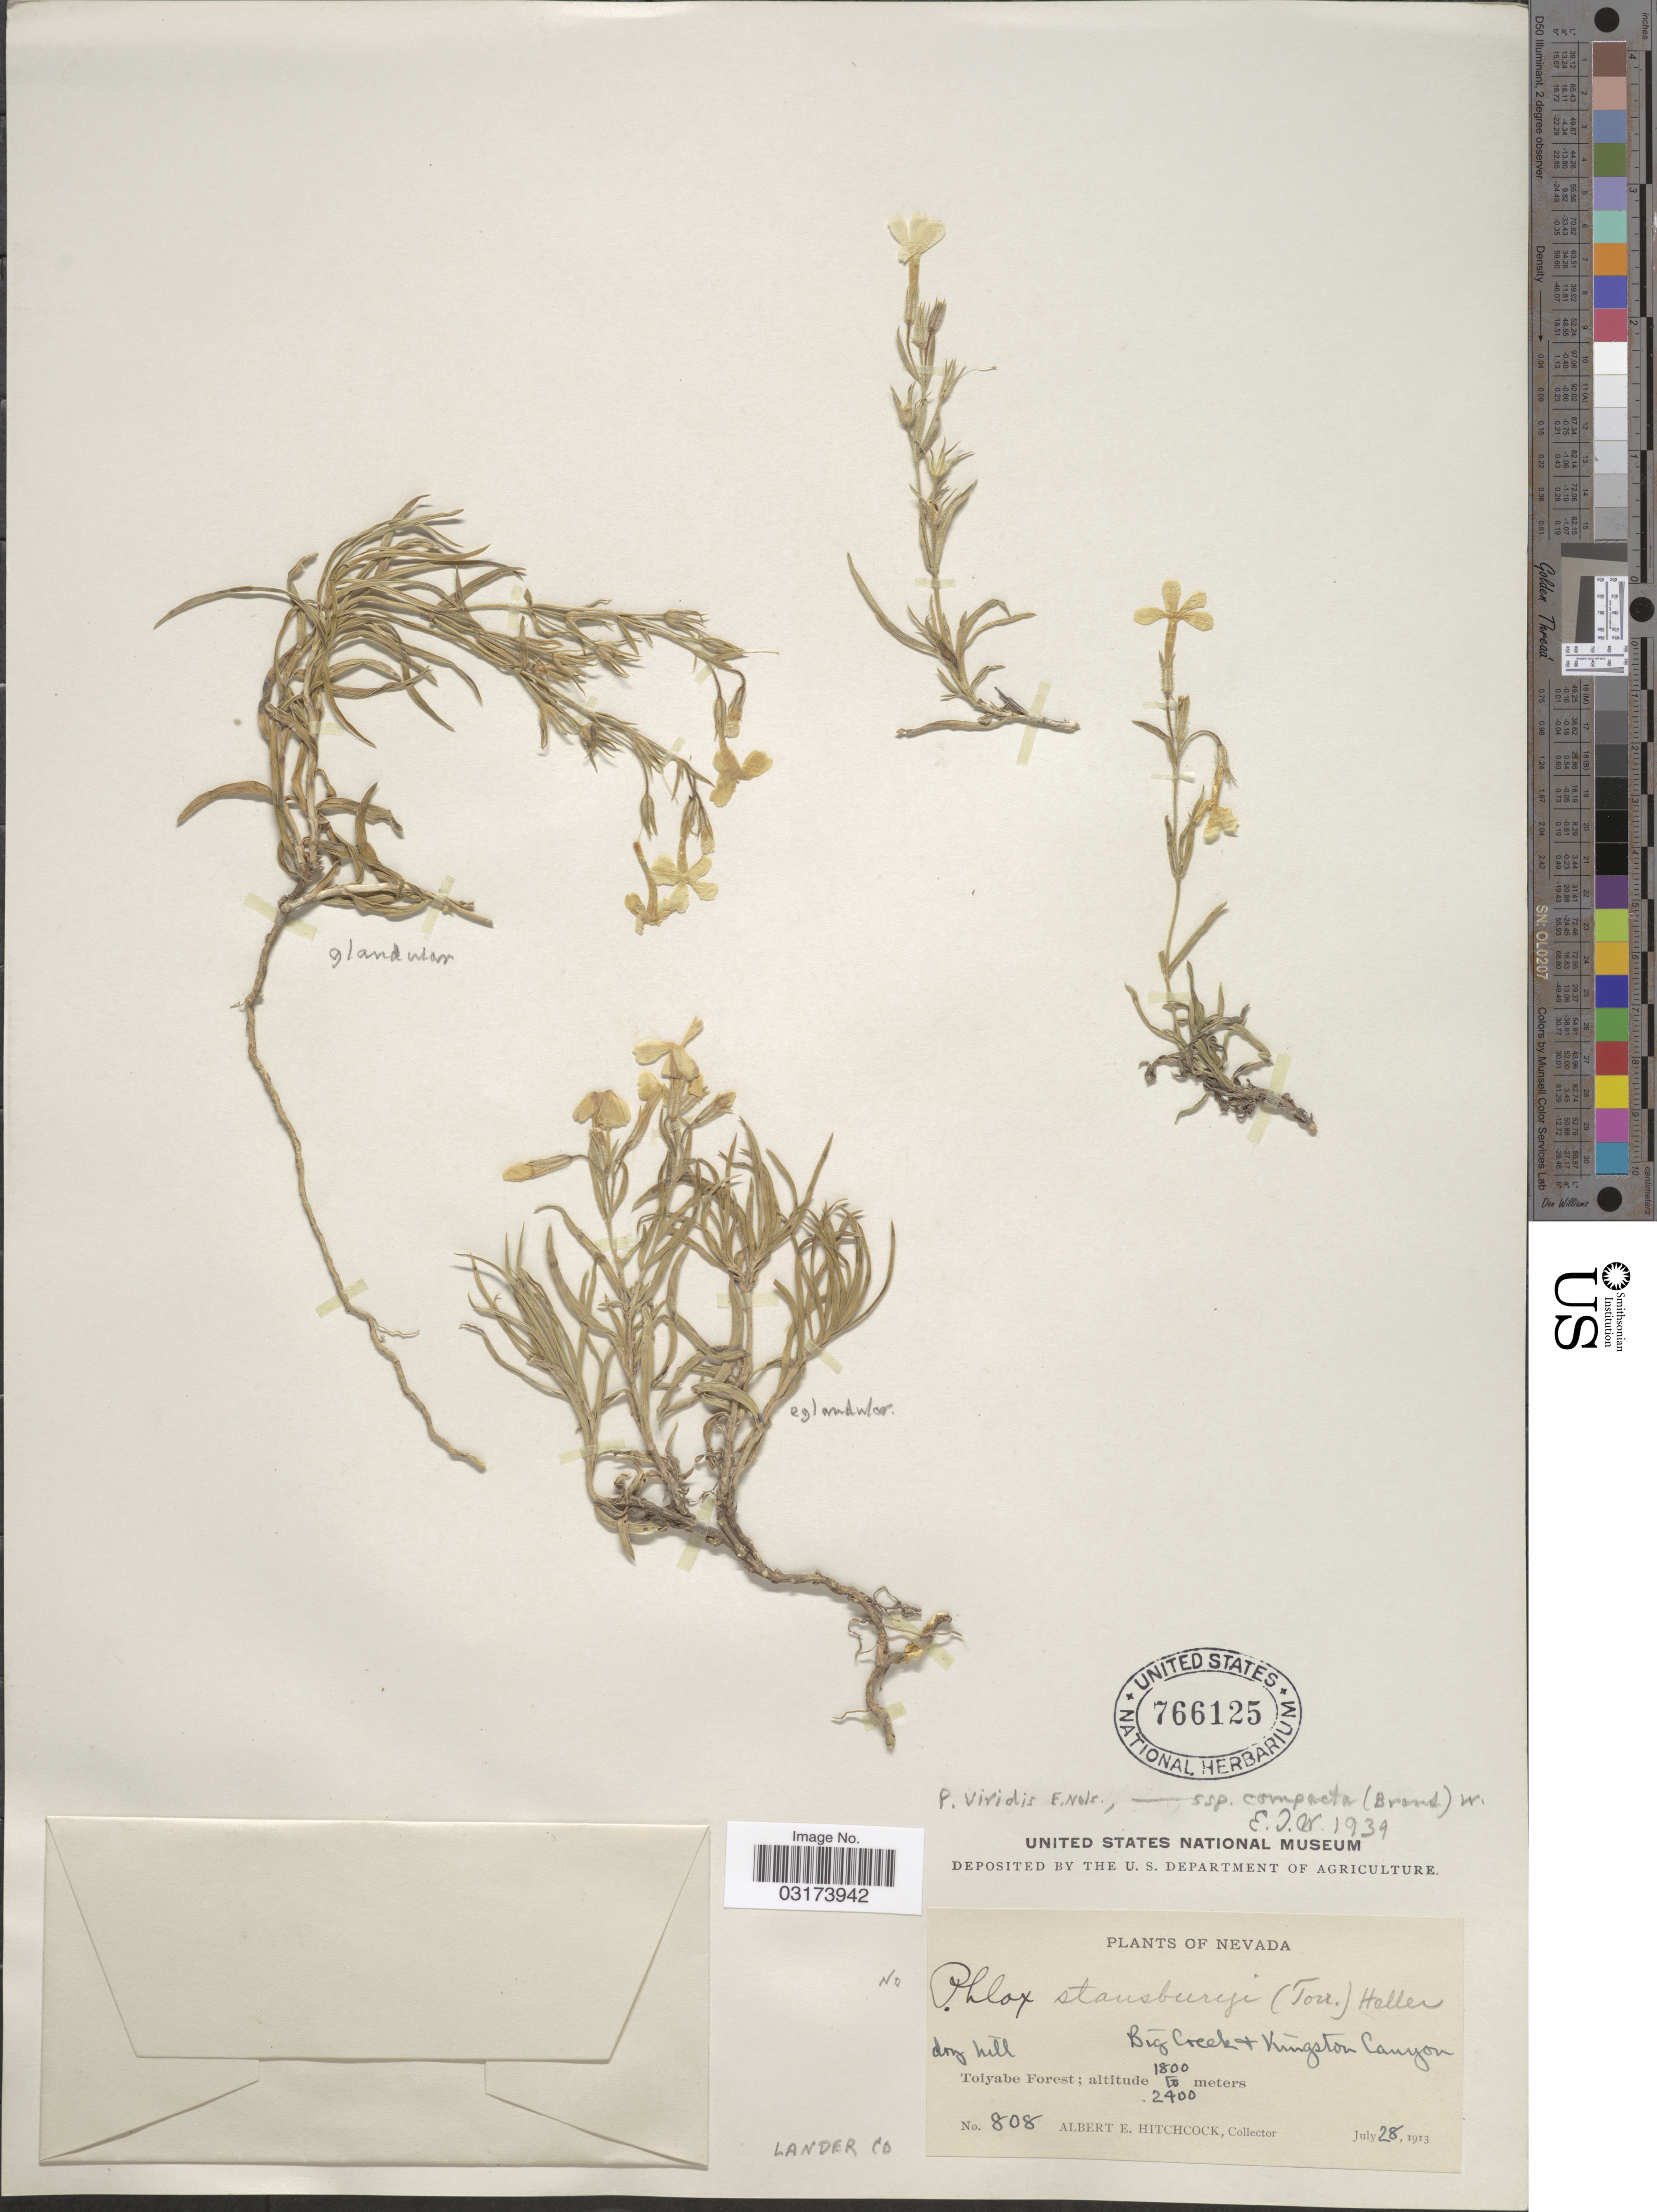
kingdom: Plantae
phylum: Tracheophyta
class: Magnoliopsida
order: Ericales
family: Polemoniaceae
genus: Phlox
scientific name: Phlox longifolia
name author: Nutt.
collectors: A. Hitchcock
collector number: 808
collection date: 1913-07-28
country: United States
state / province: Nevada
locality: Big Creek & Kingston Canyon, Toiyabe Forest, Lander Co.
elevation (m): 1800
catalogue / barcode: US 766125